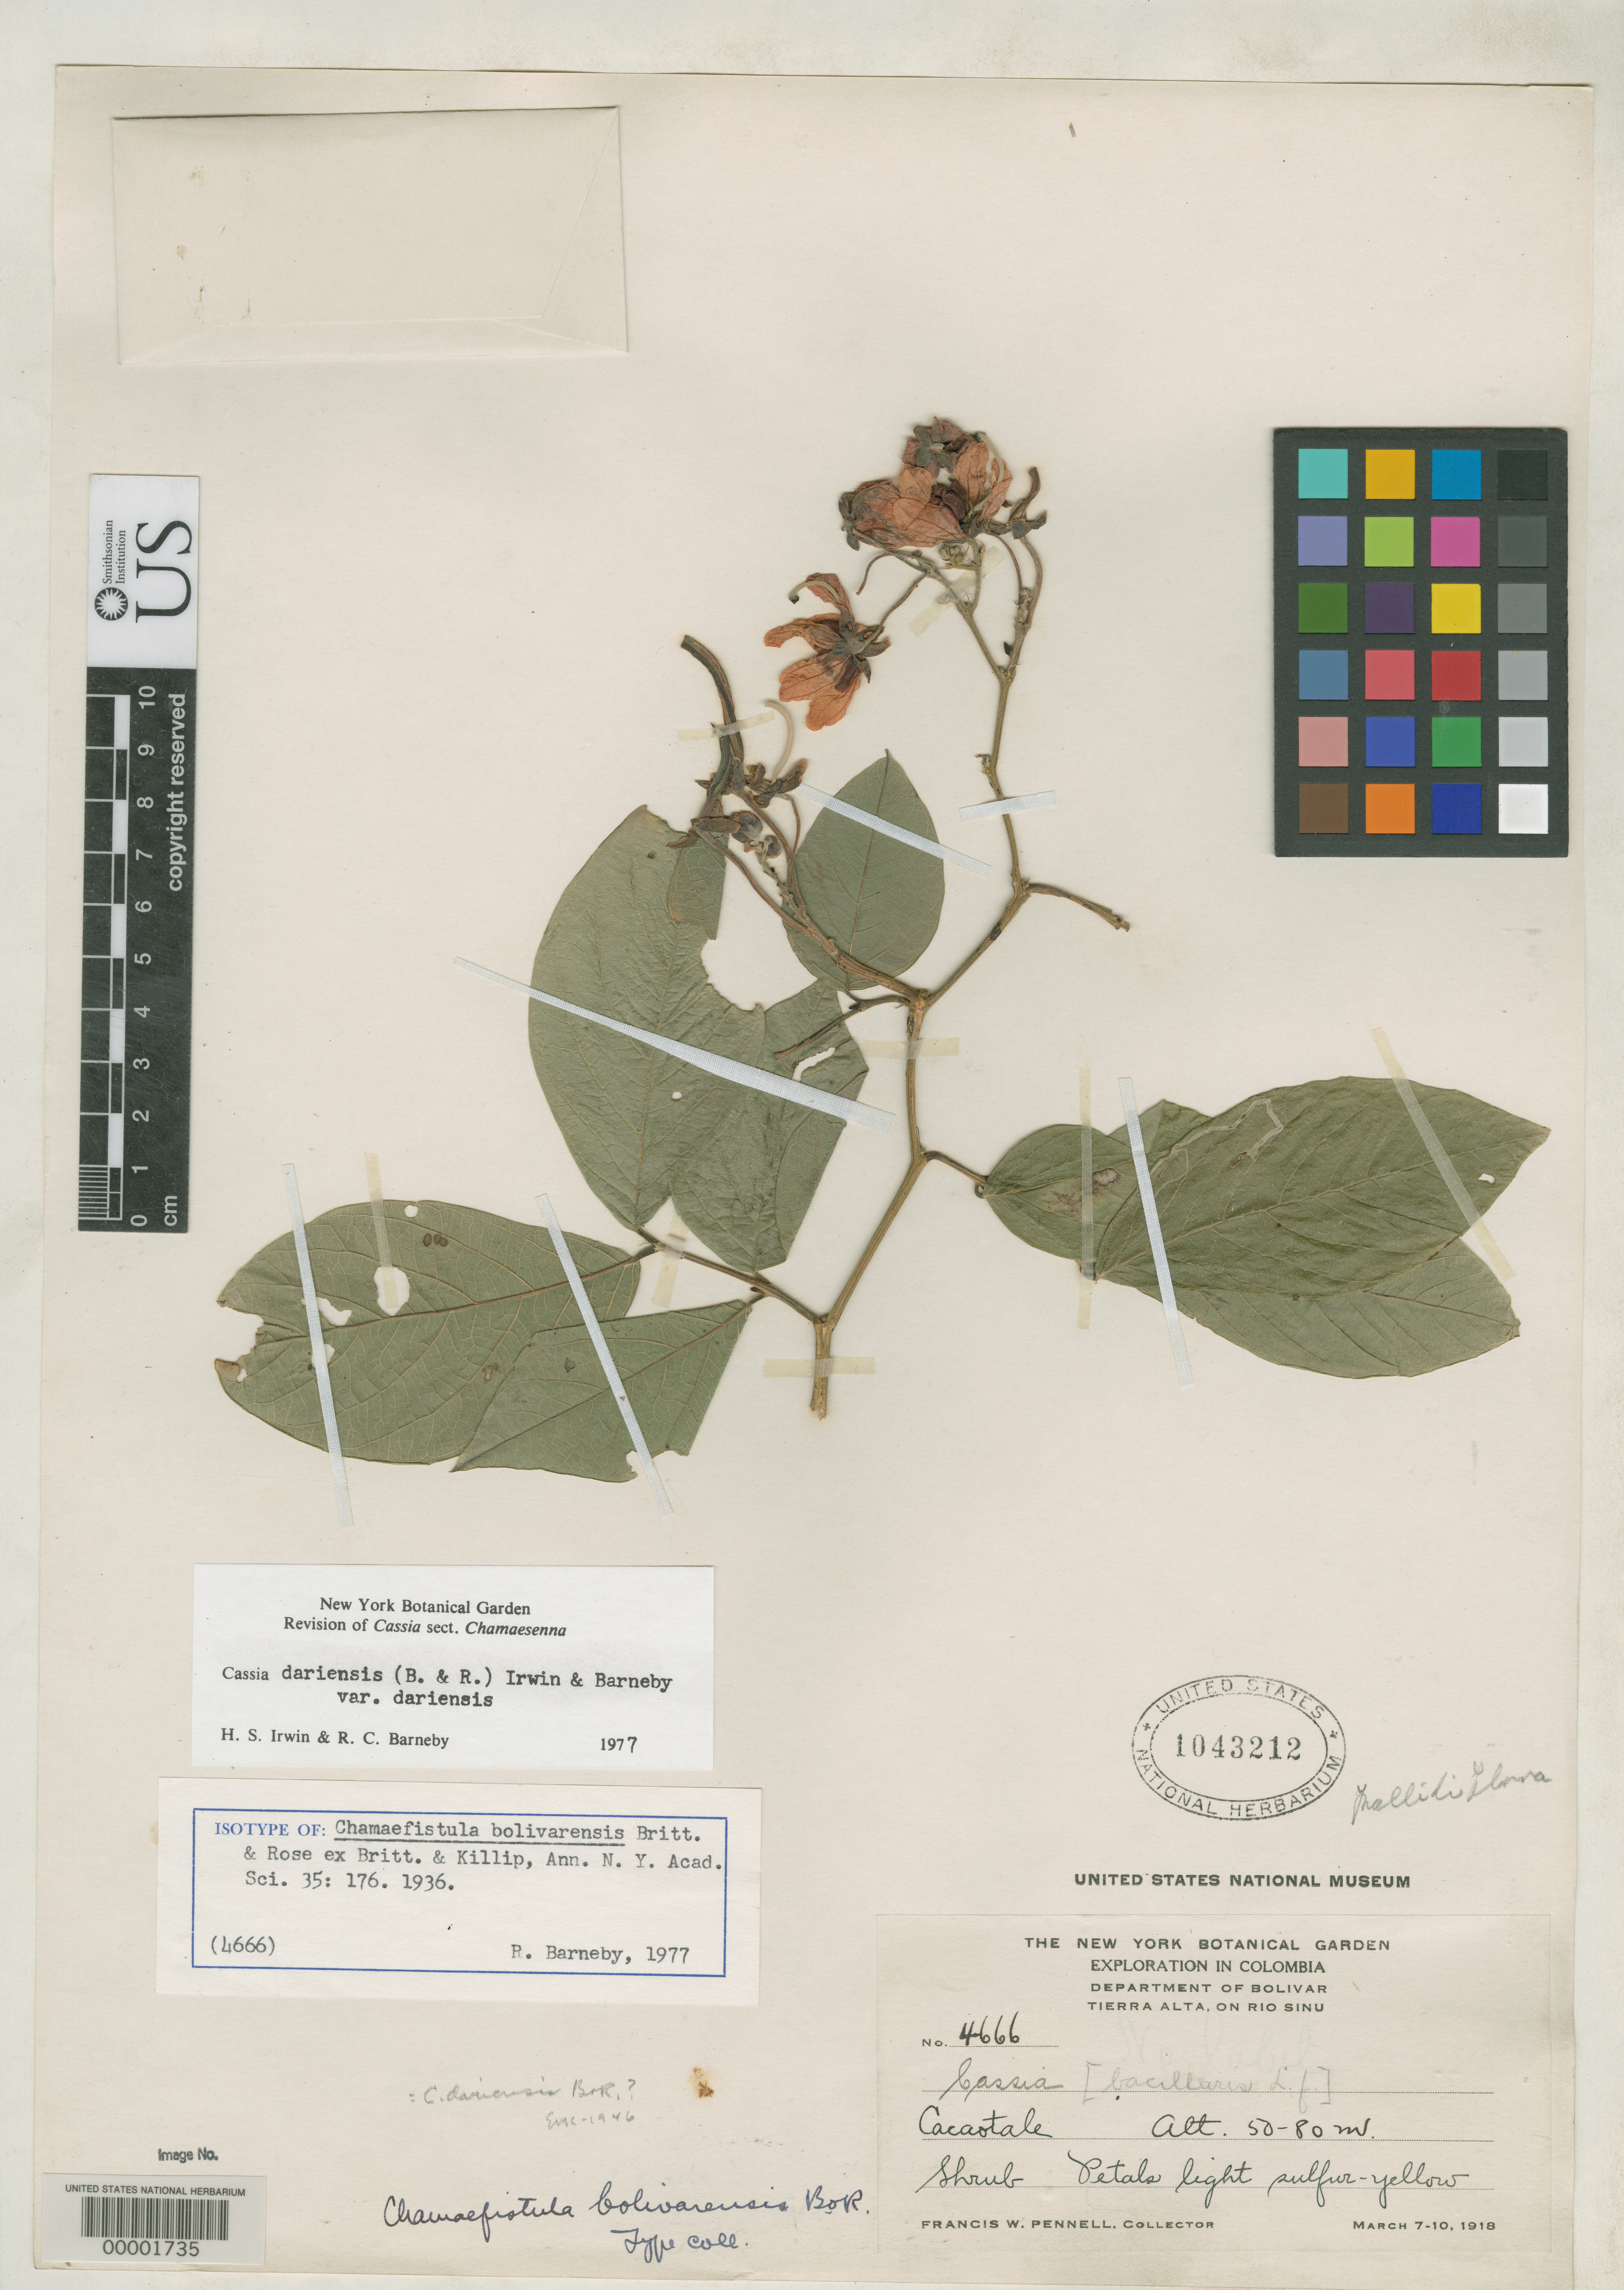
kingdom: Plantae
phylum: Tracheophyta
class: Magnoliopsida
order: Fabales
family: Fabaceae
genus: Chamaefistula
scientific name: Chamaefistula bolivarensis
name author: Britton & Rose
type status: Isotype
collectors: F. W. Pennell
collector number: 4666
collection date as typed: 07 Mar 1918 to 10 Mar 1918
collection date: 1918-03-07/1918-03-10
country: Colombia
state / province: Bolívar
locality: Tierra Alta on Rio Sinu.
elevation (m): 50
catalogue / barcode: US 1043212